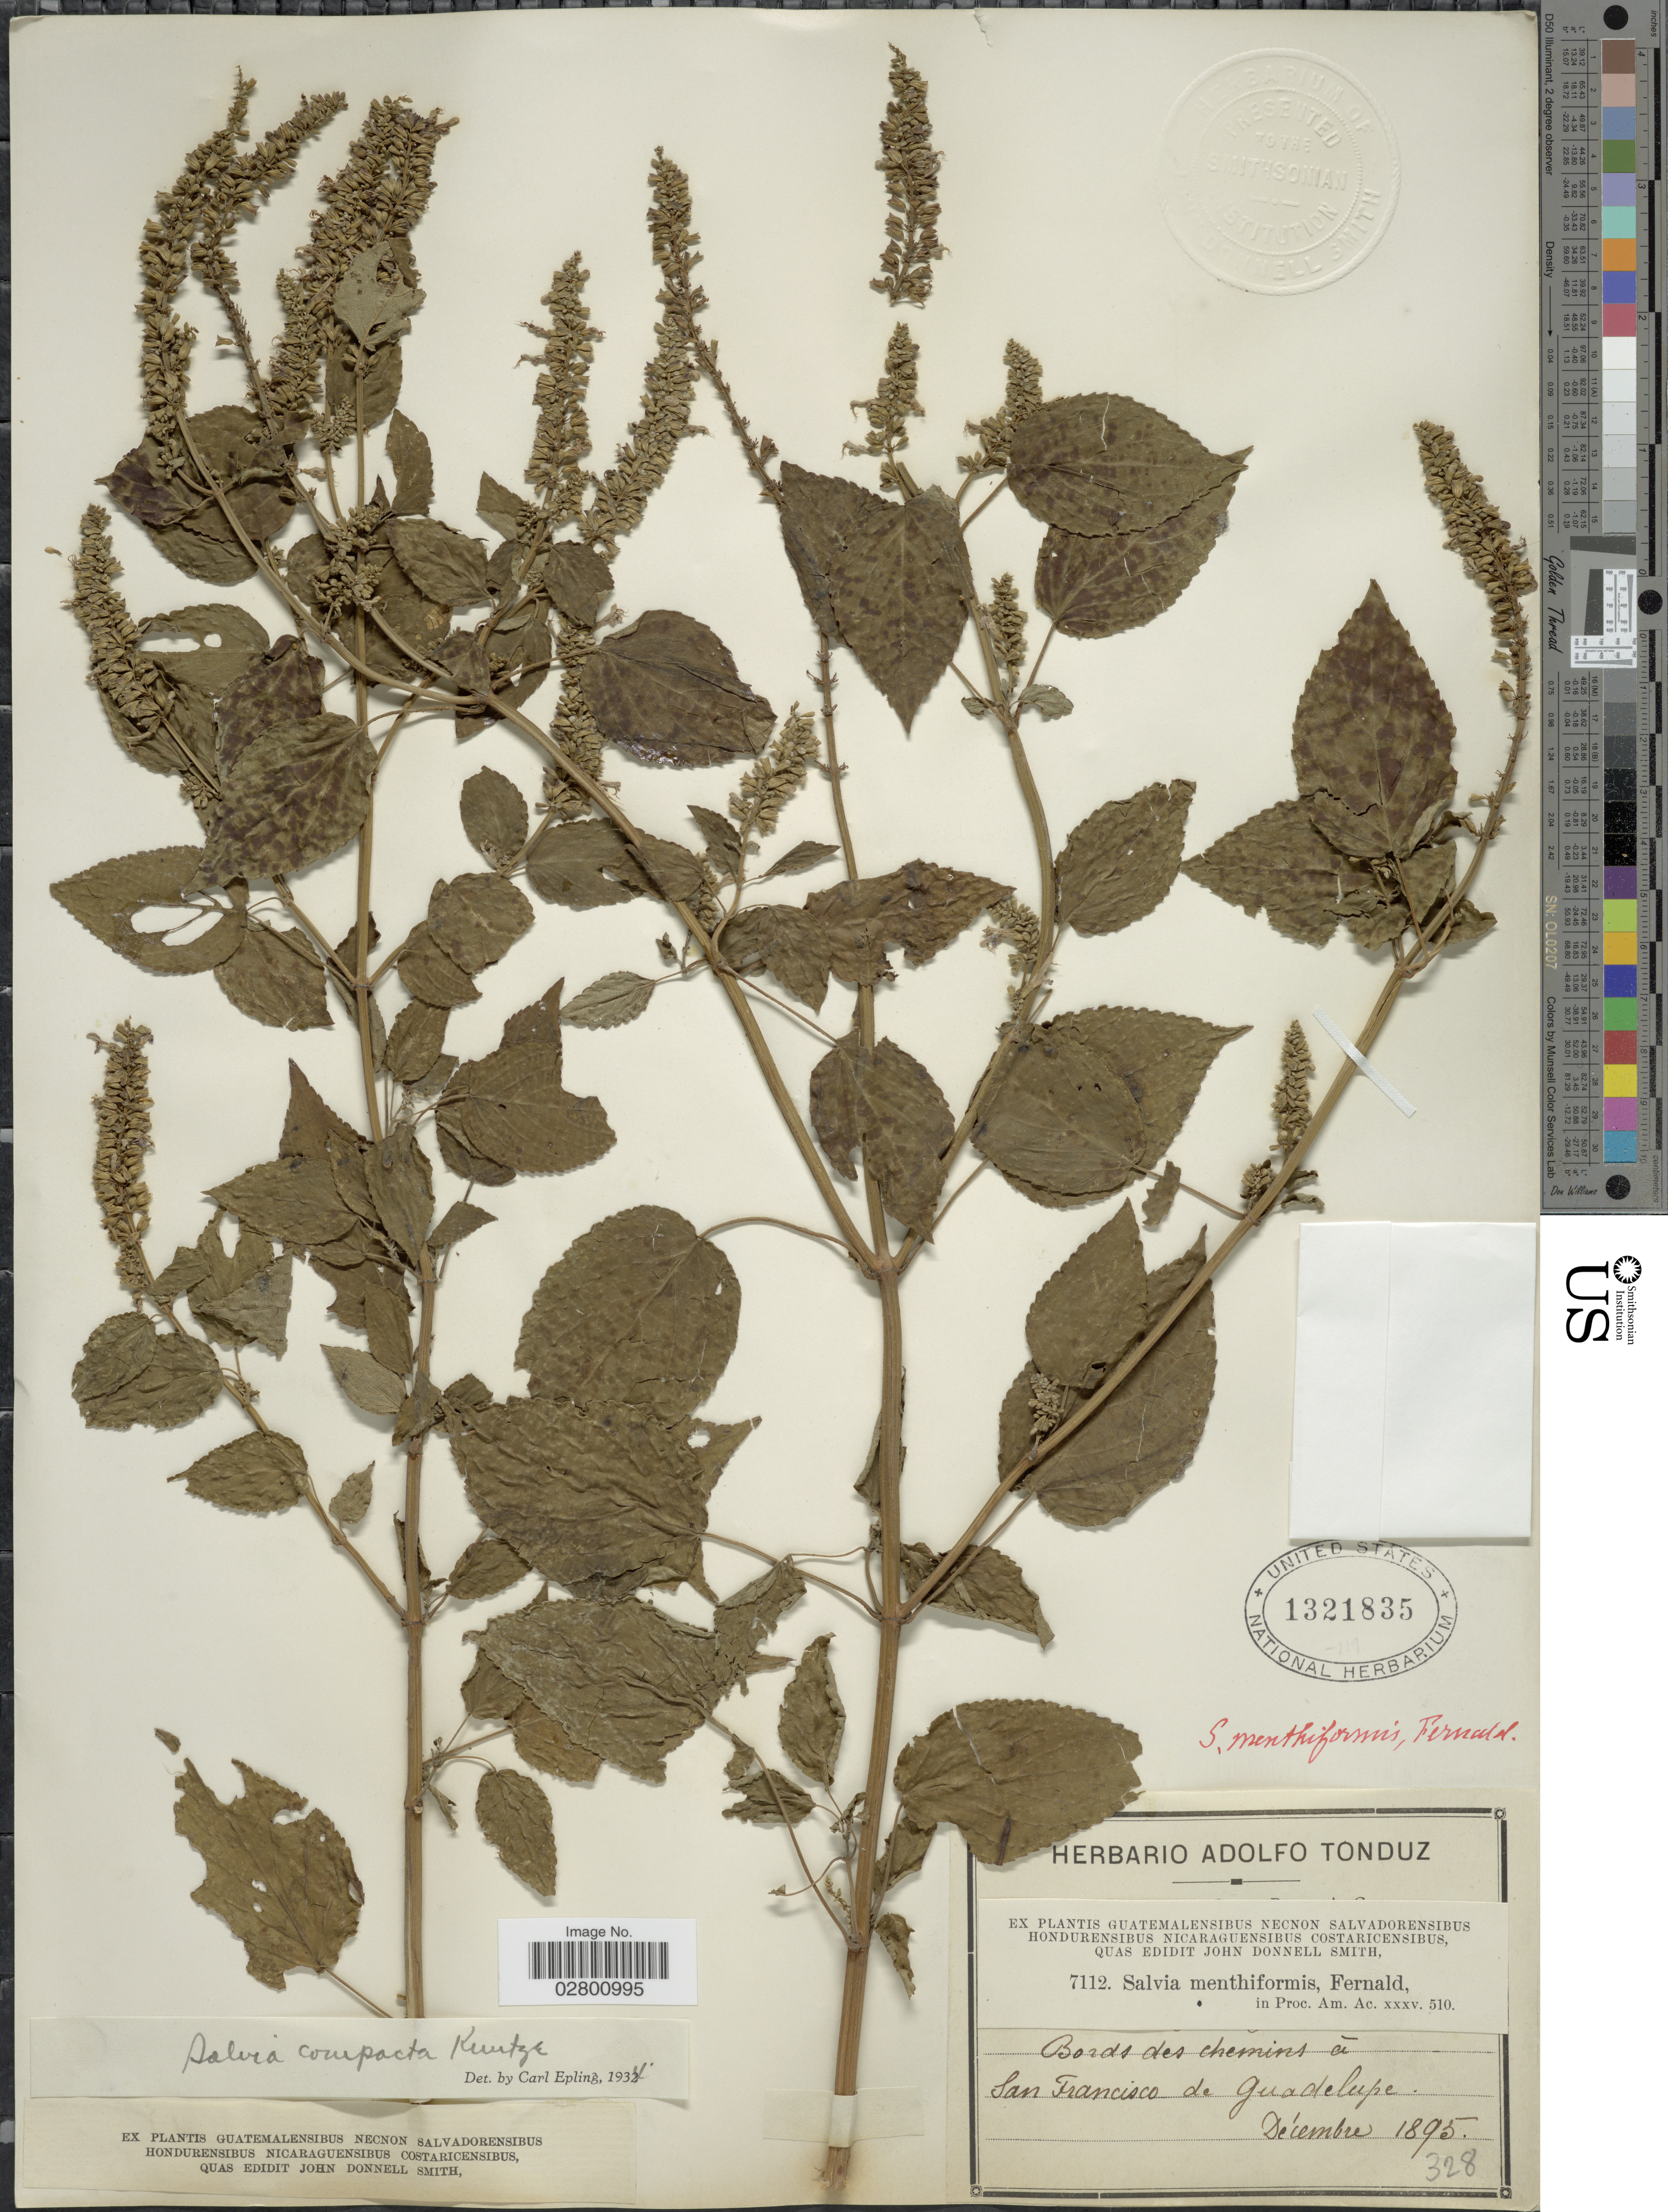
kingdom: Plantae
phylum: Tracheophyta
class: Magnoliopsida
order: Lamiales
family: Lamiaceae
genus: Salvia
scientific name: Salvia compacta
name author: Kuntze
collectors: ex Herb. Adolfo Tonduz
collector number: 7112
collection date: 1895-12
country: Costa Rica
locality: Bords des chemins à San Francisco de Guadelupe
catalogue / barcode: US 1321835